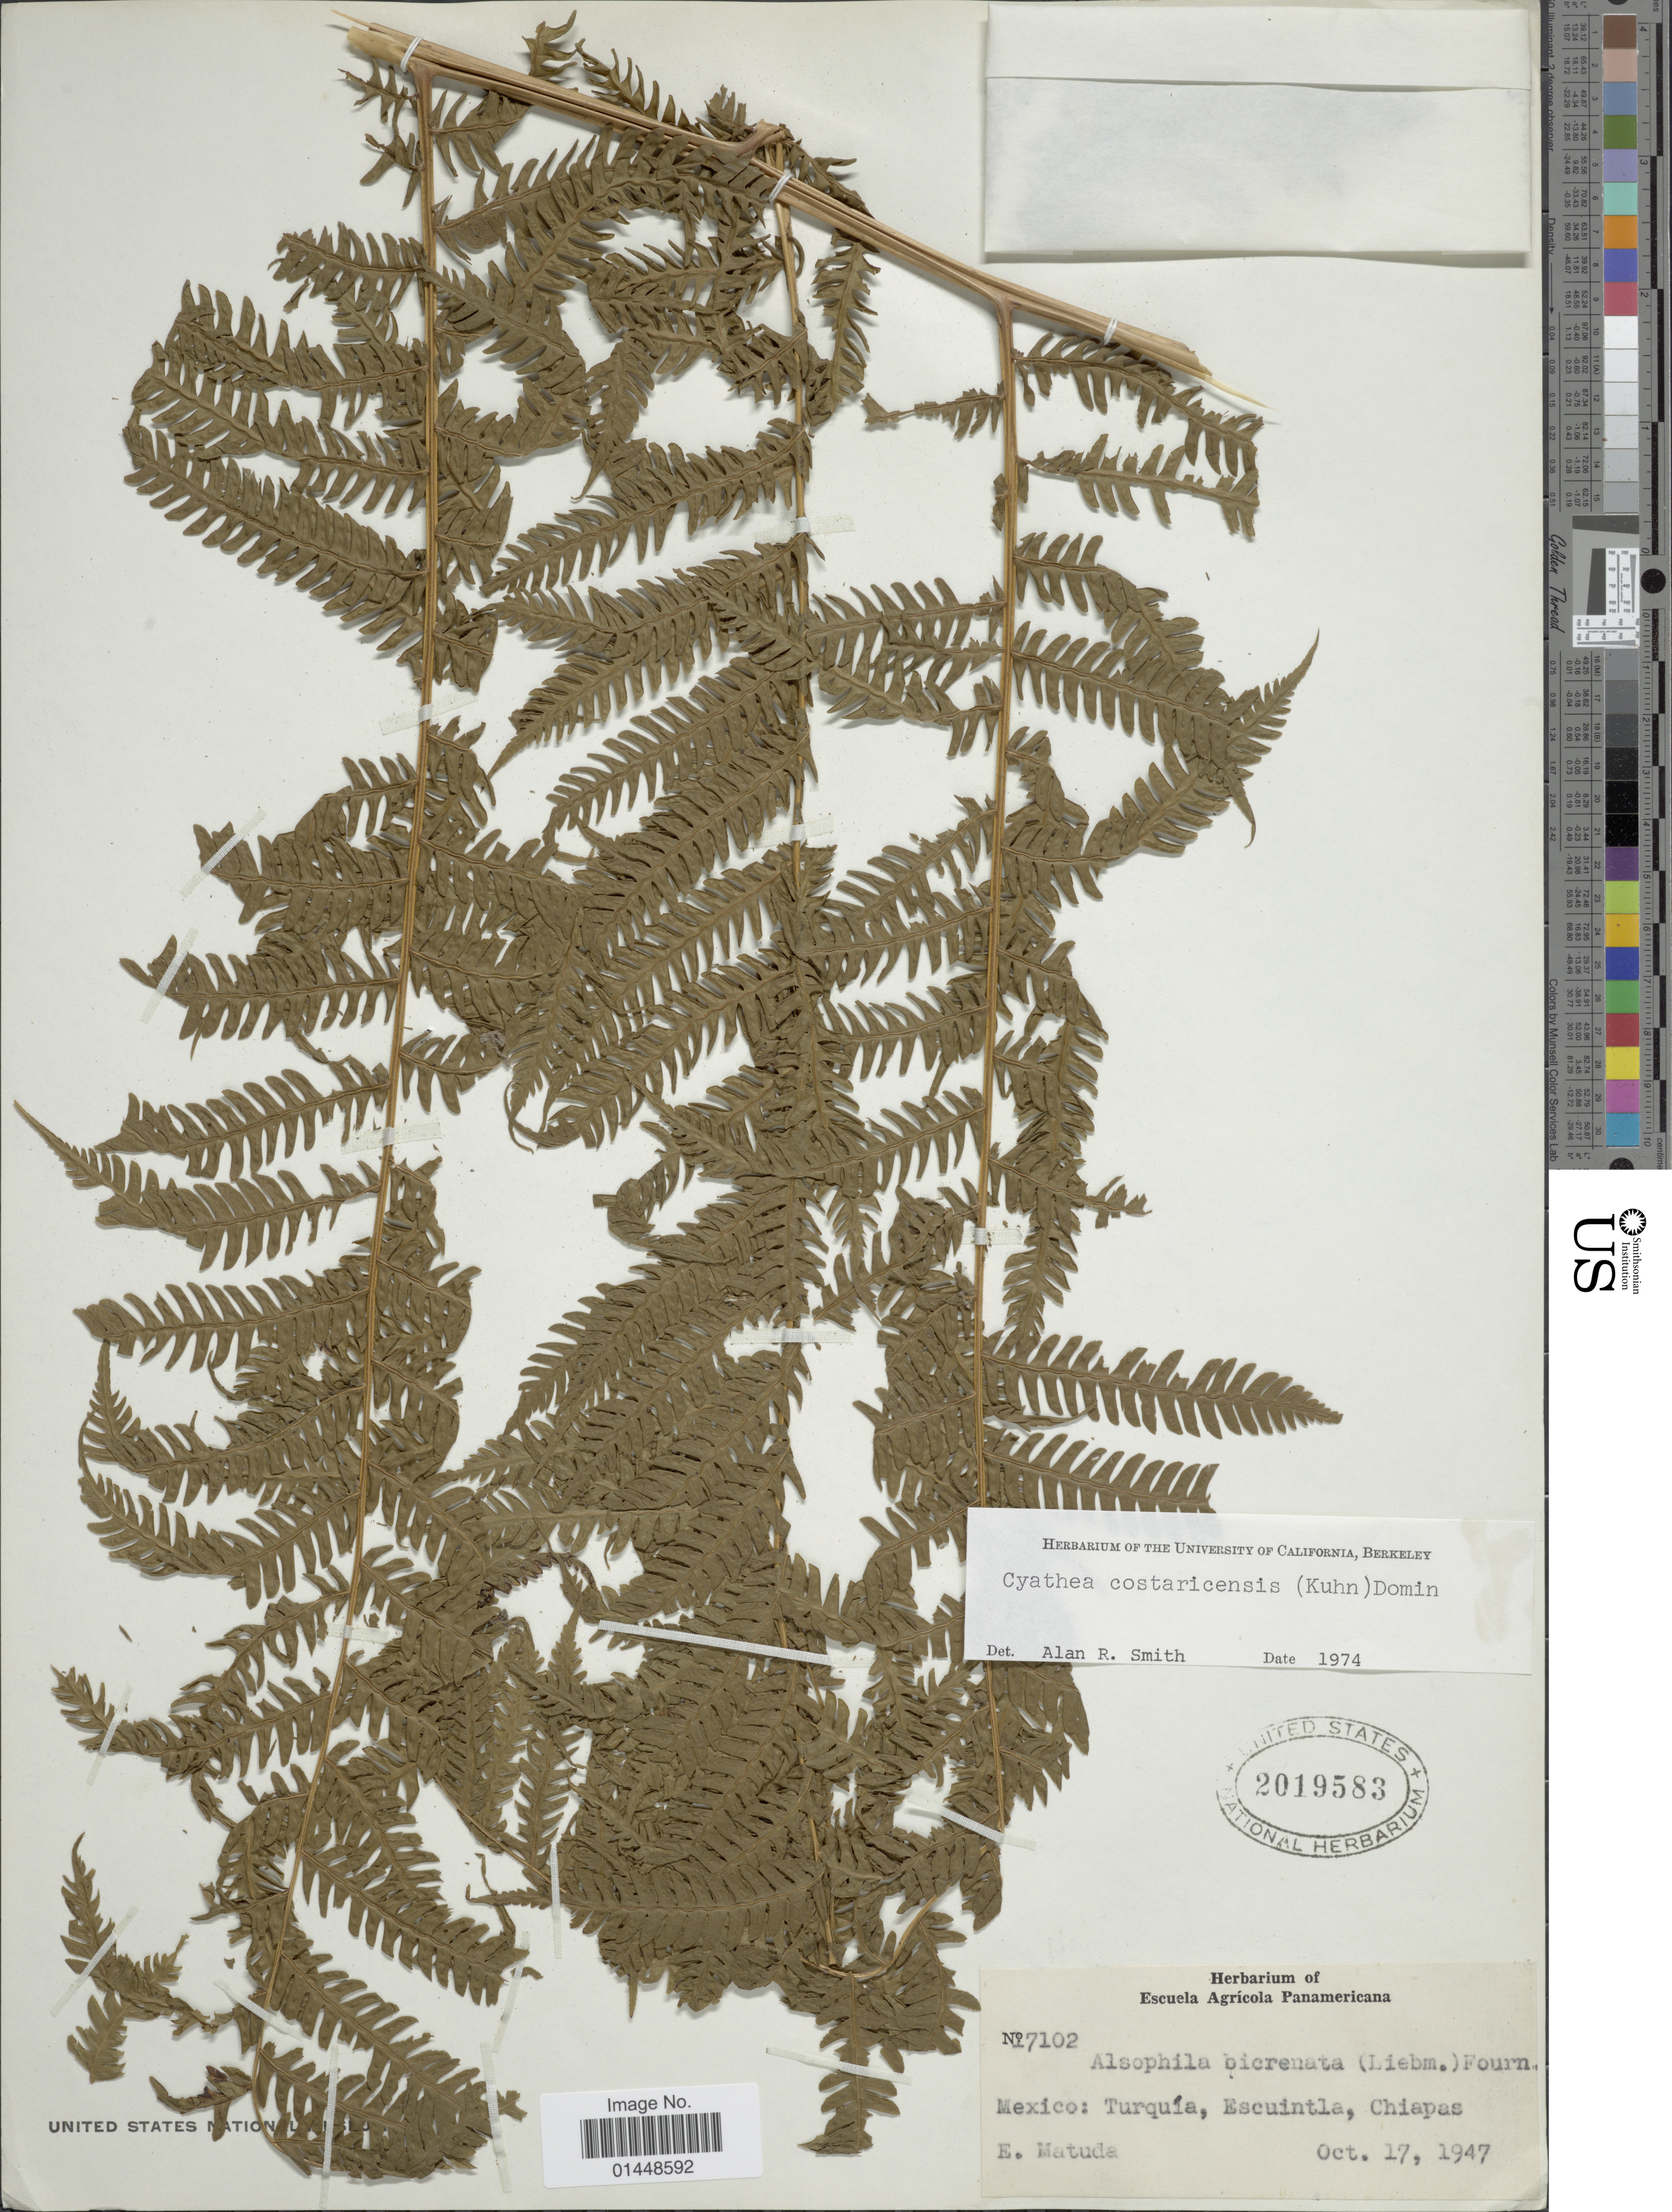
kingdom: Plantae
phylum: Tracheophyta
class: Polypodiopsida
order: Cyatheales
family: Cyatheaceae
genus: Cyathea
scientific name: Cyathea costaricensis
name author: (Kuhn) Domin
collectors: E. Matuda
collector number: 17102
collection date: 1947-10-17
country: Mexico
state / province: Chiapas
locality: Mexico: Turquía, Escuintla, Chiapas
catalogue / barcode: US 2019583